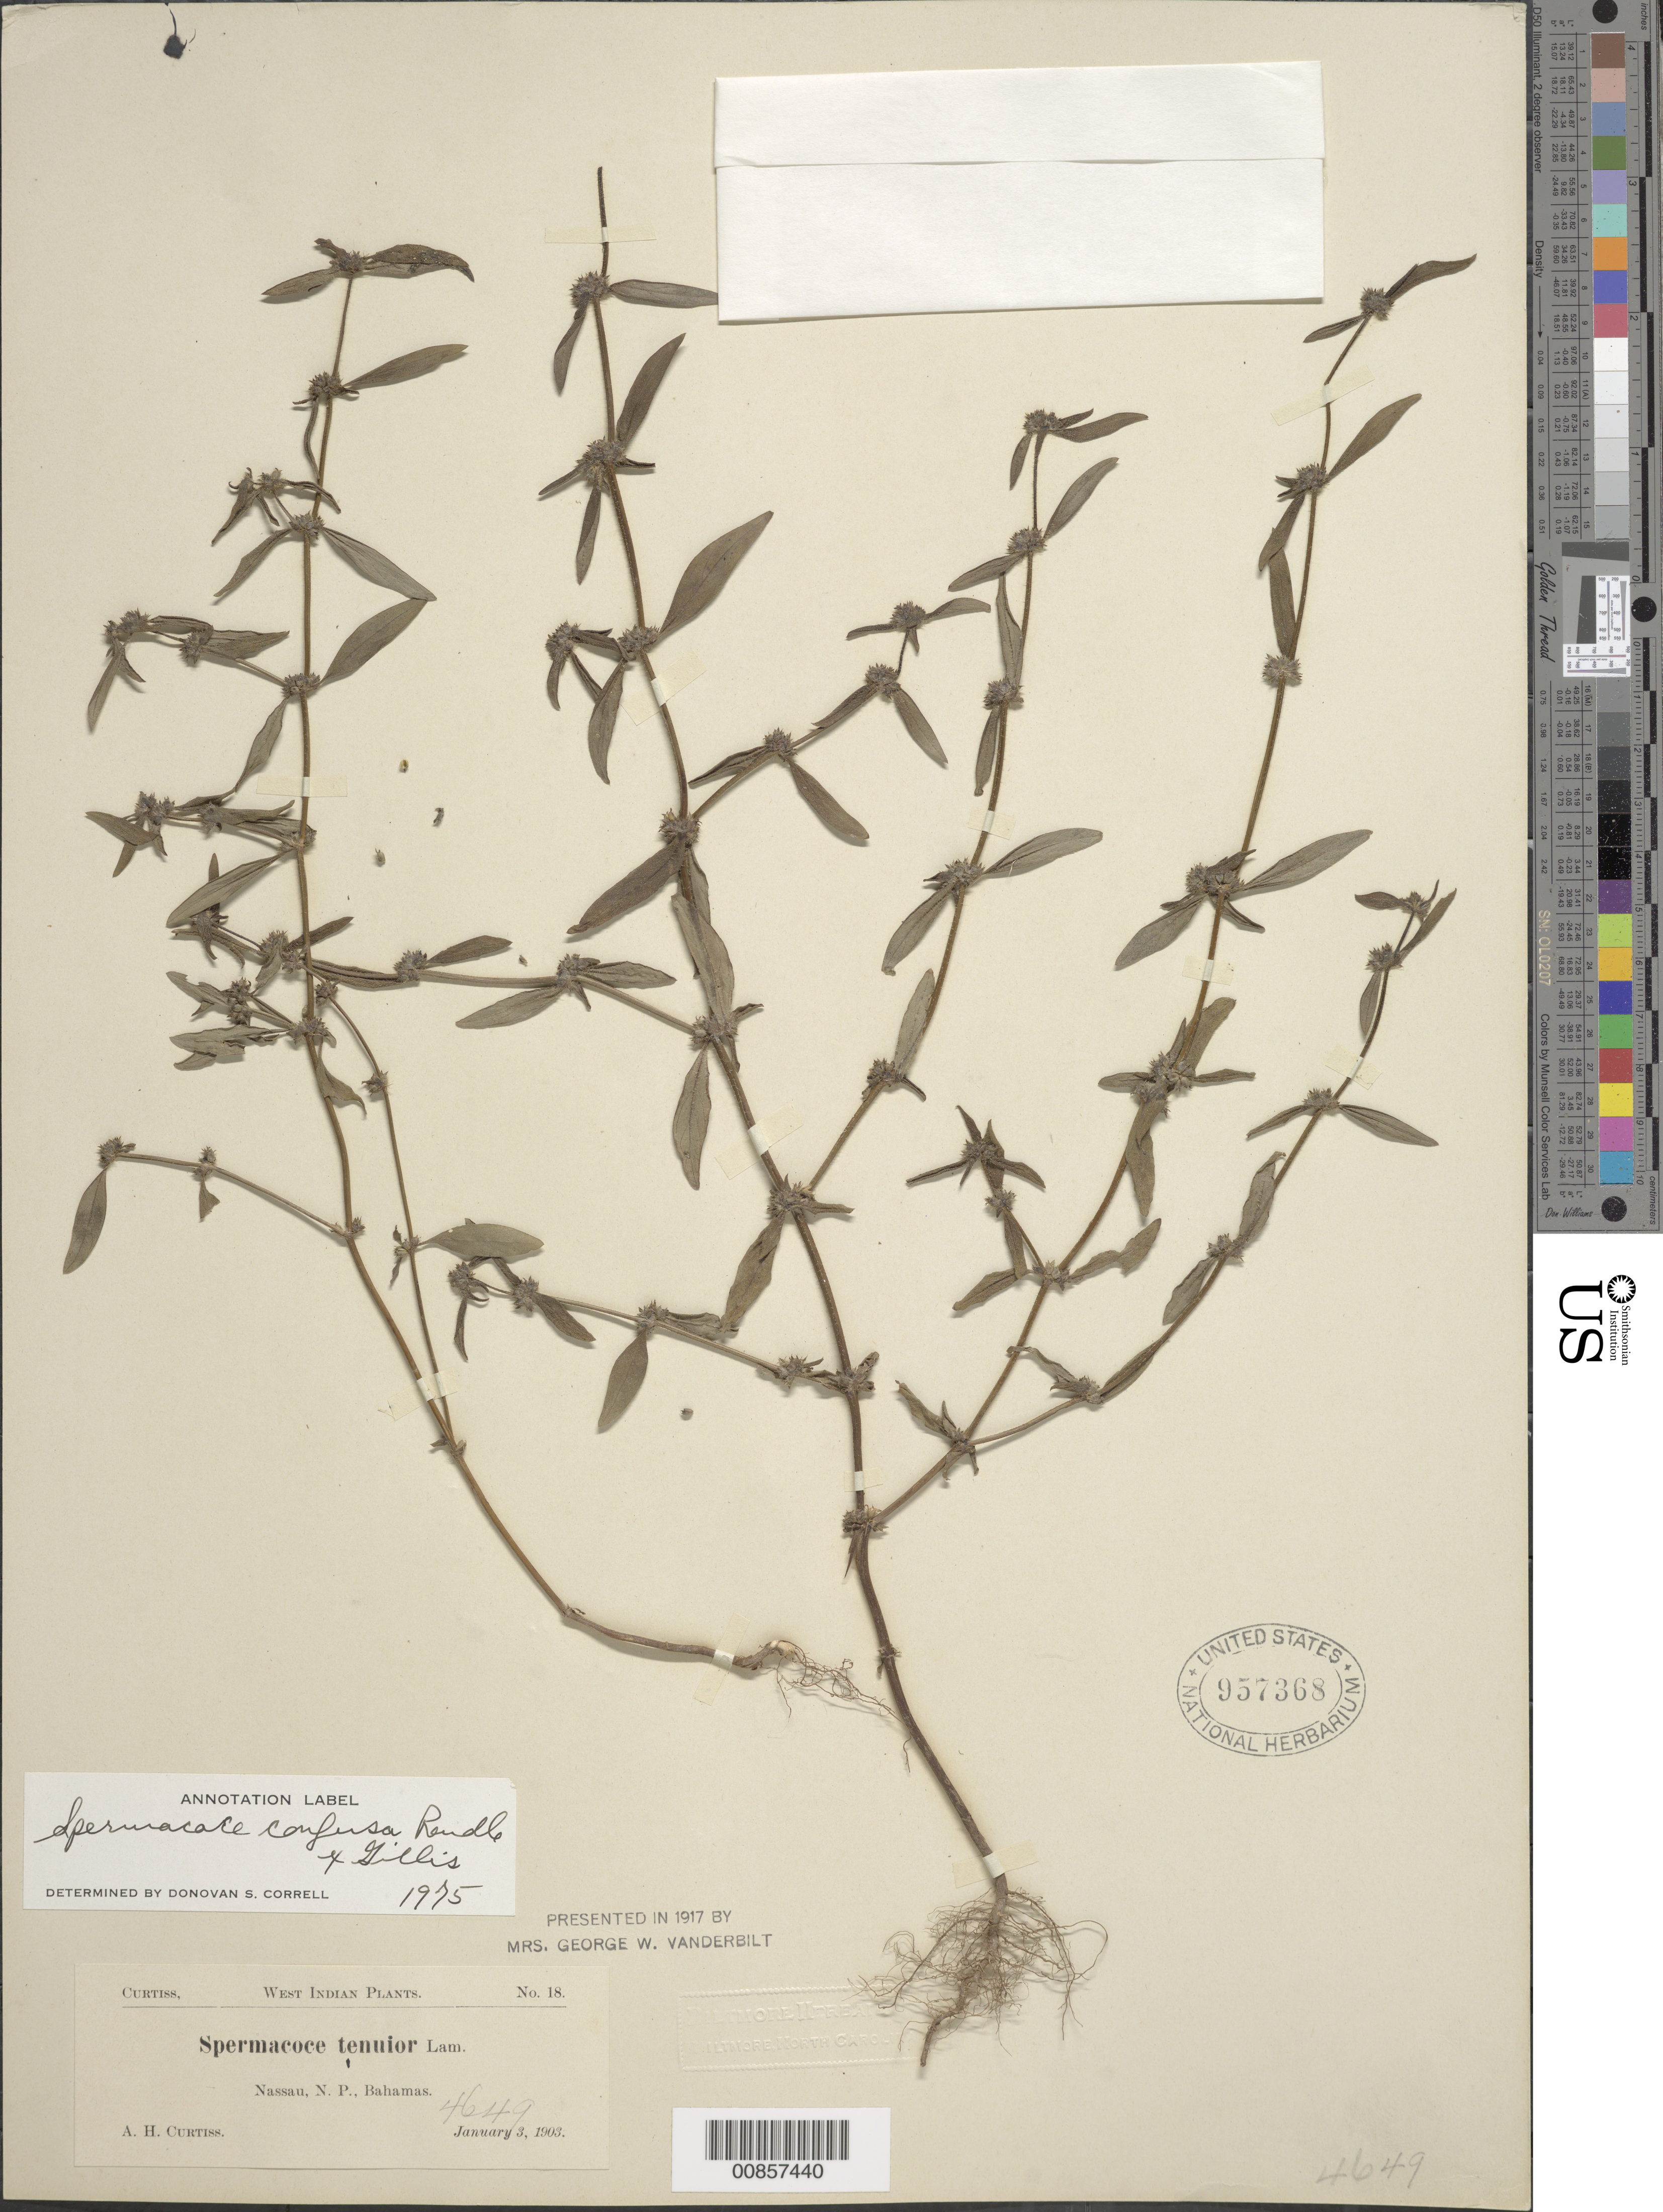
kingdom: Plantae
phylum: Tracheophyta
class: Magnoliopsida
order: Gentianales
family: Rubiaceae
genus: Spermacoce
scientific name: Spermacoce confusa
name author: Rendle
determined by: Correll, D. S.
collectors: A. H. Curtiss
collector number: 18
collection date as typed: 03 Jan 1903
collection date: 1903-01-03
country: Bahamas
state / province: New Providence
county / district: Nassau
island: New Providence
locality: Nassau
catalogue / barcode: US 957368